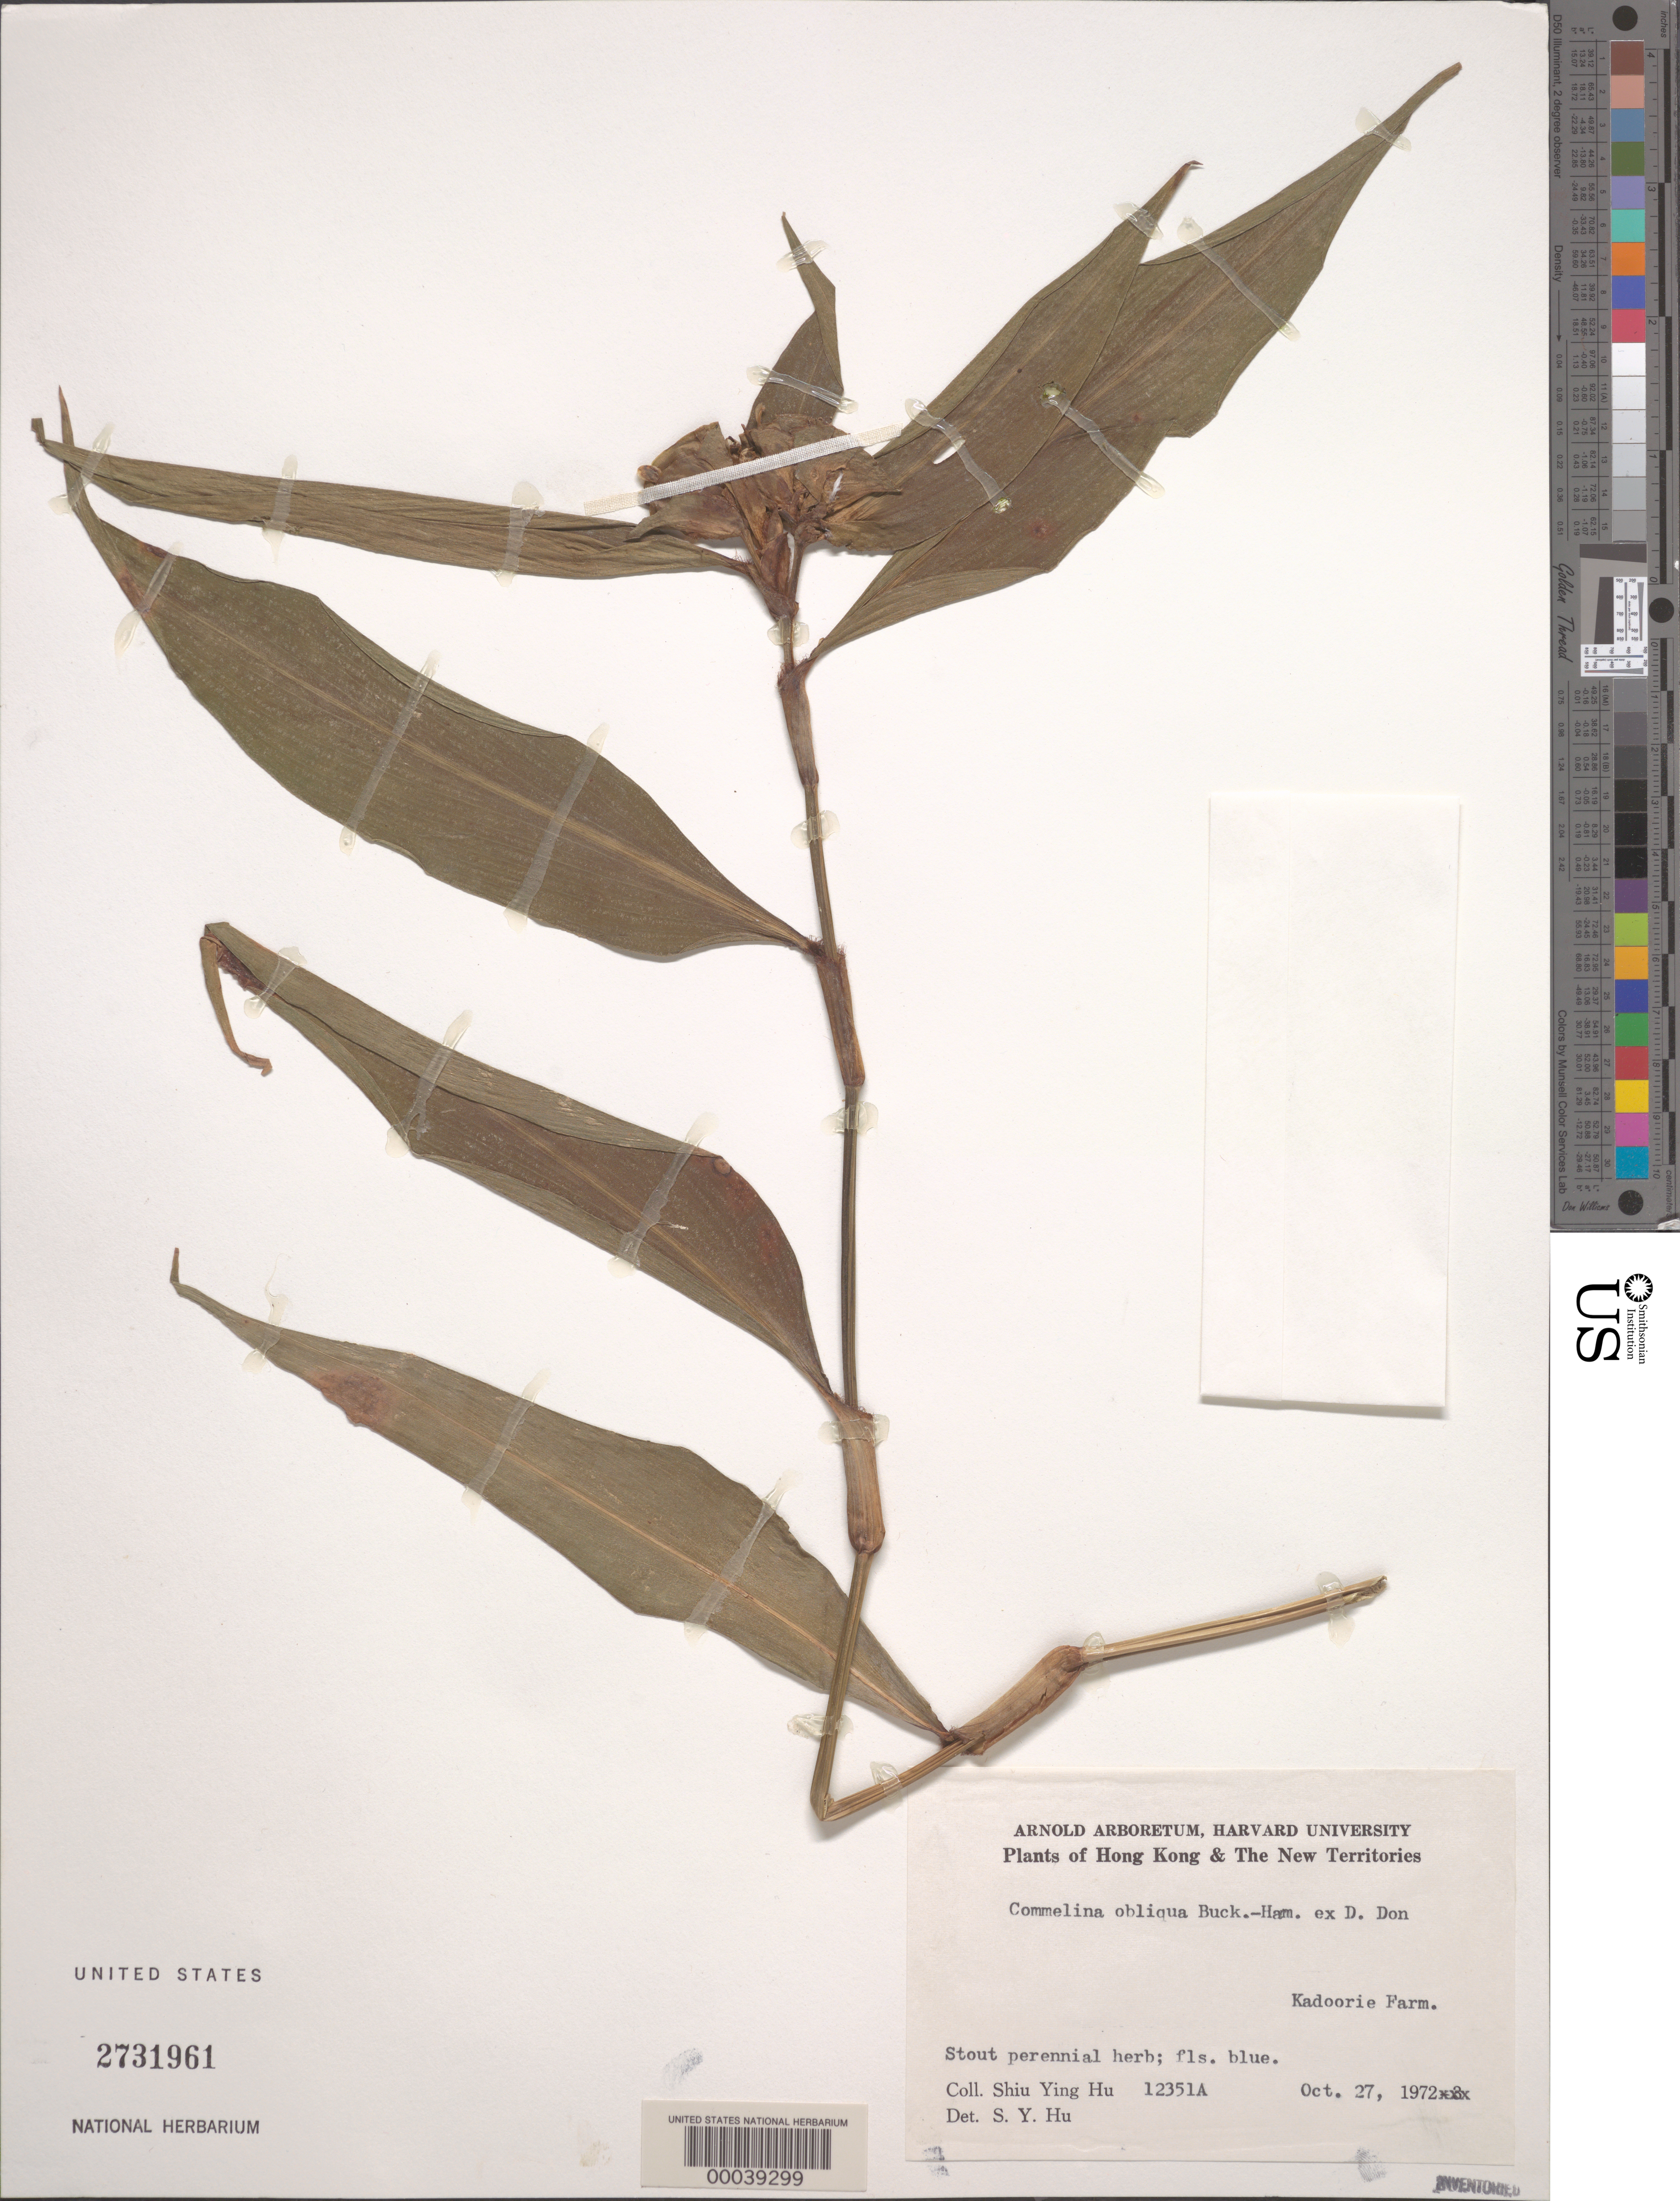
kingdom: Plantae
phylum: Tracheophyta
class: Liliopsida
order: Commelinales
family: Commelinaceae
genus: Commelina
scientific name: Commelina paludosa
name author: Blume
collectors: S. Y. Hu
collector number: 12351a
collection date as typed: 27 Oct 1972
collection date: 1972-10-27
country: China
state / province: Hong Kong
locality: Kadoorie farm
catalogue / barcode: US 2731961